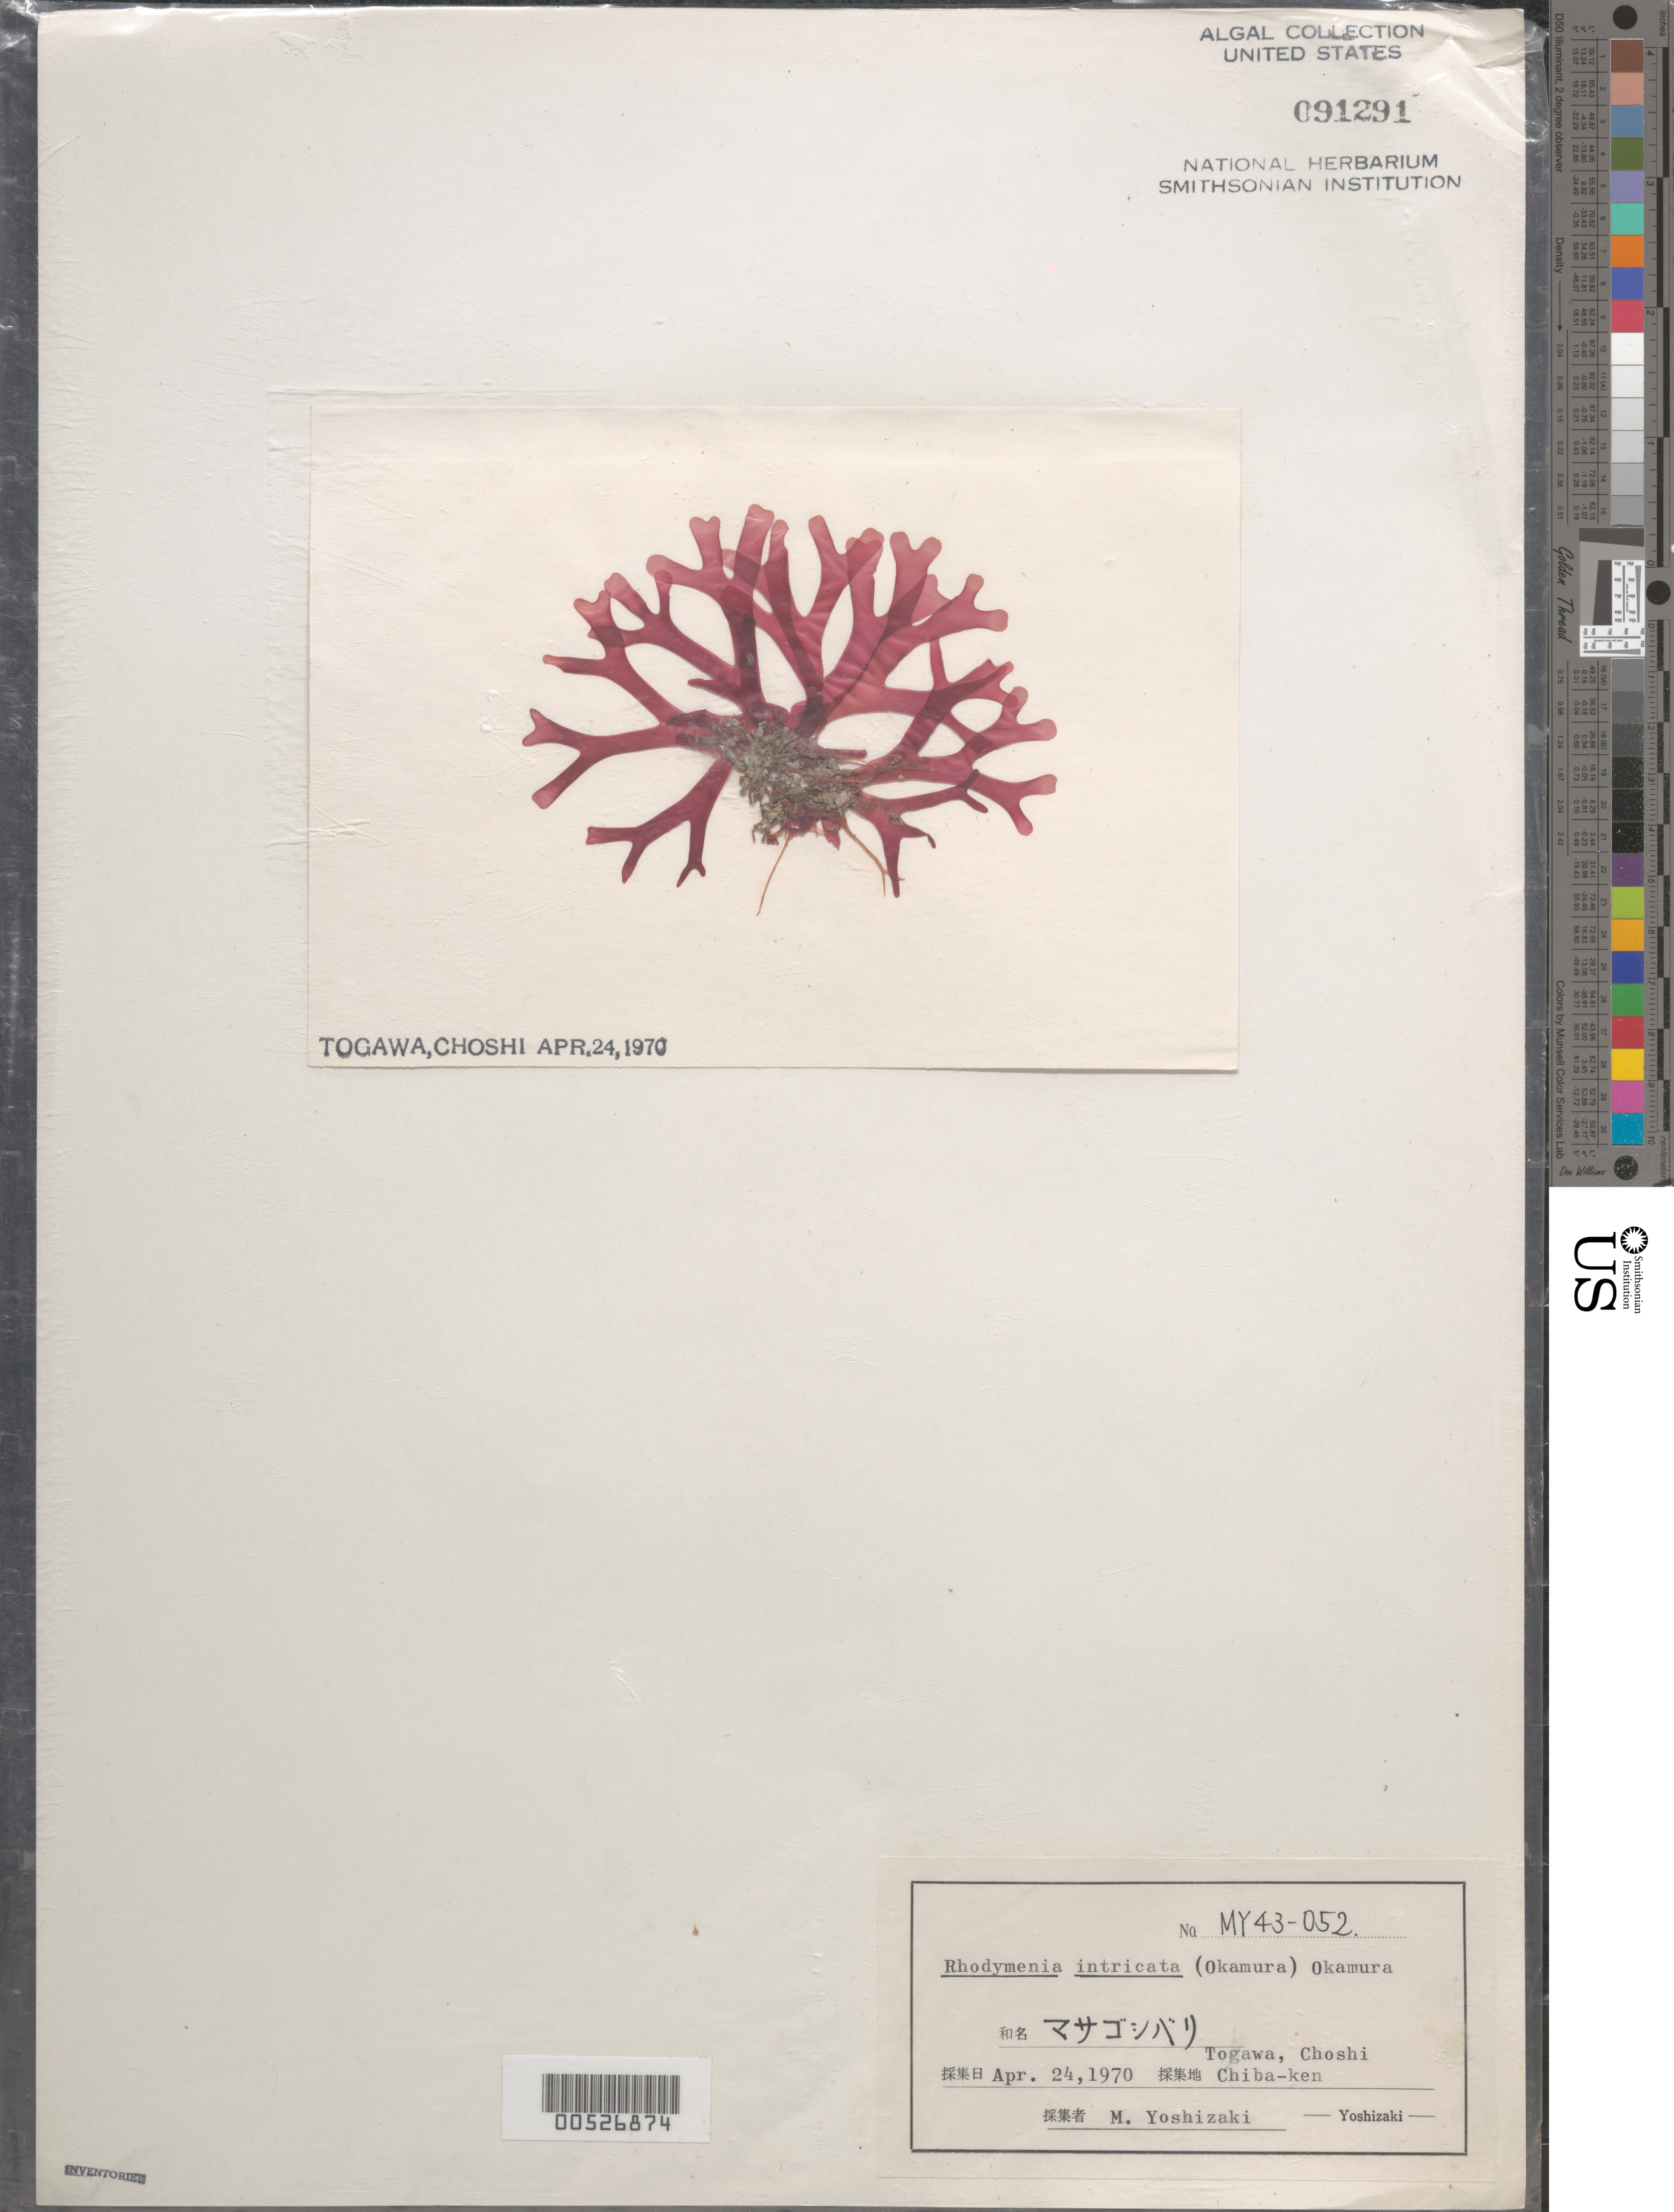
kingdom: Plantae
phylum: Rhodophyta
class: Florideophyceae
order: Rhodymeniales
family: Rhodymeniaceae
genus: Rhodymenia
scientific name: Rhodymenia intricata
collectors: M. Yoshizaki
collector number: My 43-052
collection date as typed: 24 Apr 1970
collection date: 1970-04-24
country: Japan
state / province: Tiba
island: Honshu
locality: Tokawa, Choshi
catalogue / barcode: US 91291